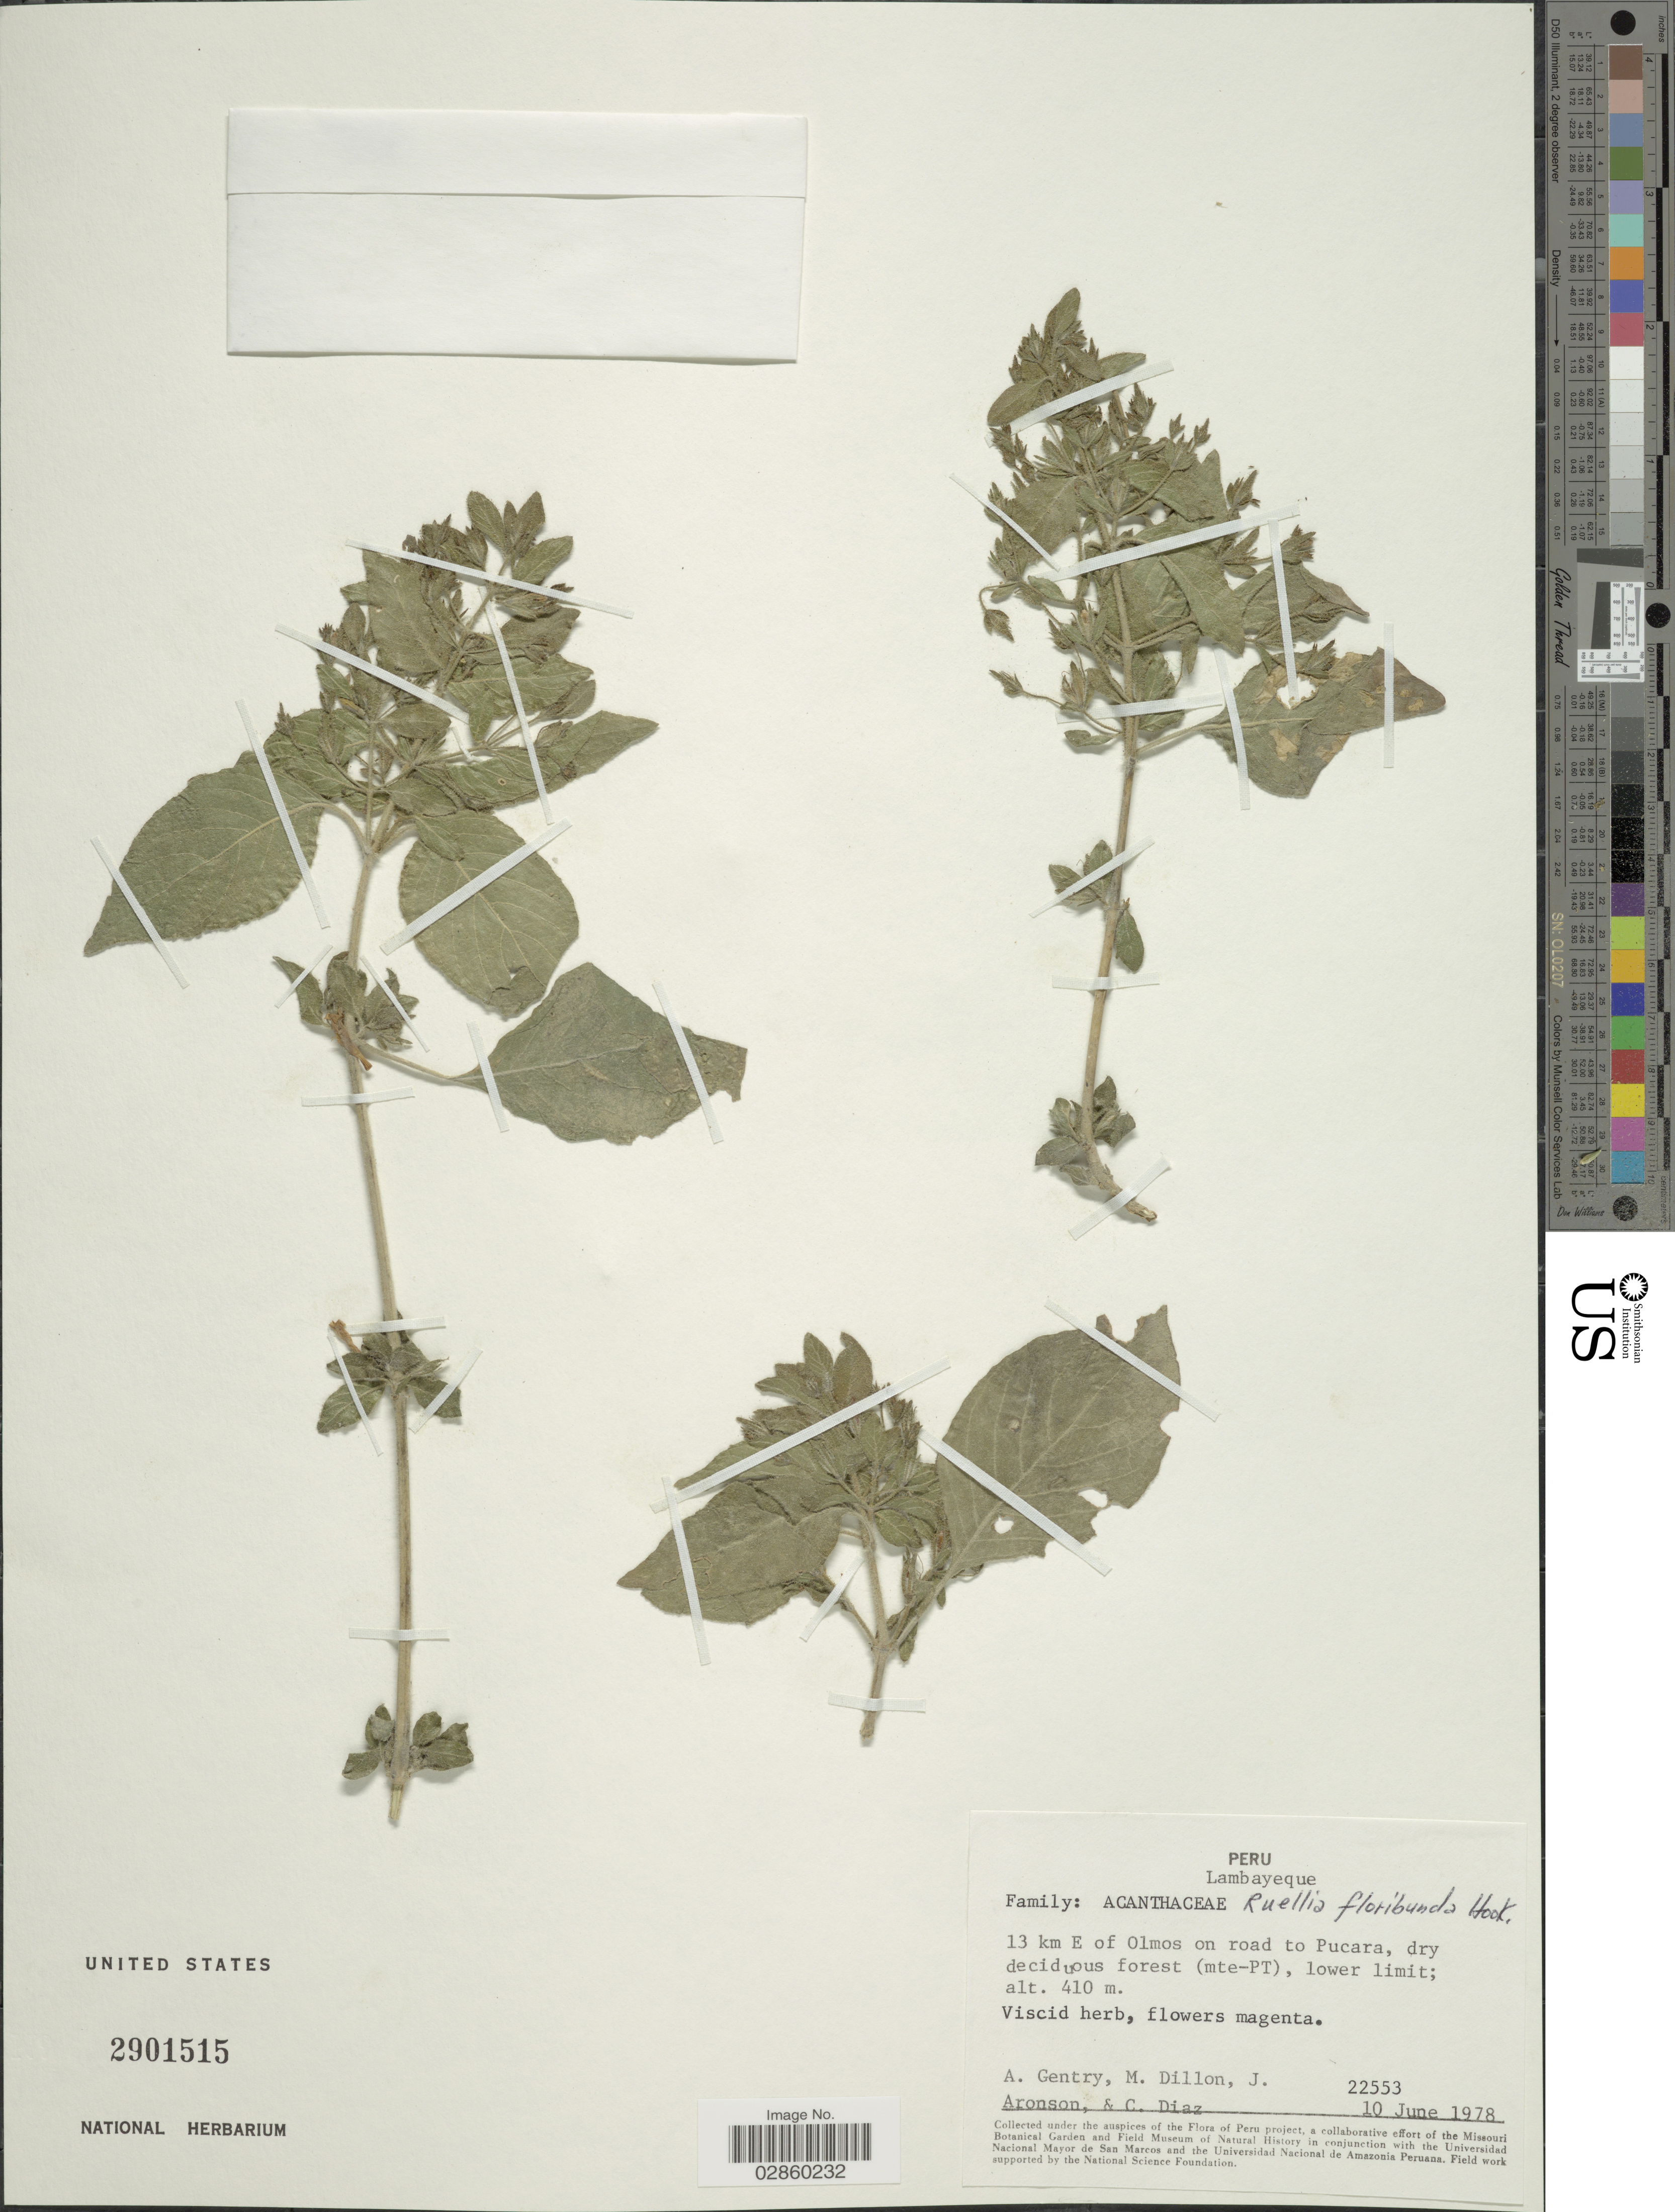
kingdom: Plantae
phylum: Tracheophyta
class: Magnoliopsida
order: Lamiales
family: Acanthaceae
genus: Ruellia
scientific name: Ruellia floribunda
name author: Hook.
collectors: A. H. Gentry, M. O. Dillon, J. Aronson & C. Díaz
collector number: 22553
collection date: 1978-06-10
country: Peru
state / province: Lambayeque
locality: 13 km E of Olmos on road to Pucara.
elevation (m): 410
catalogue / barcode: US 2901515